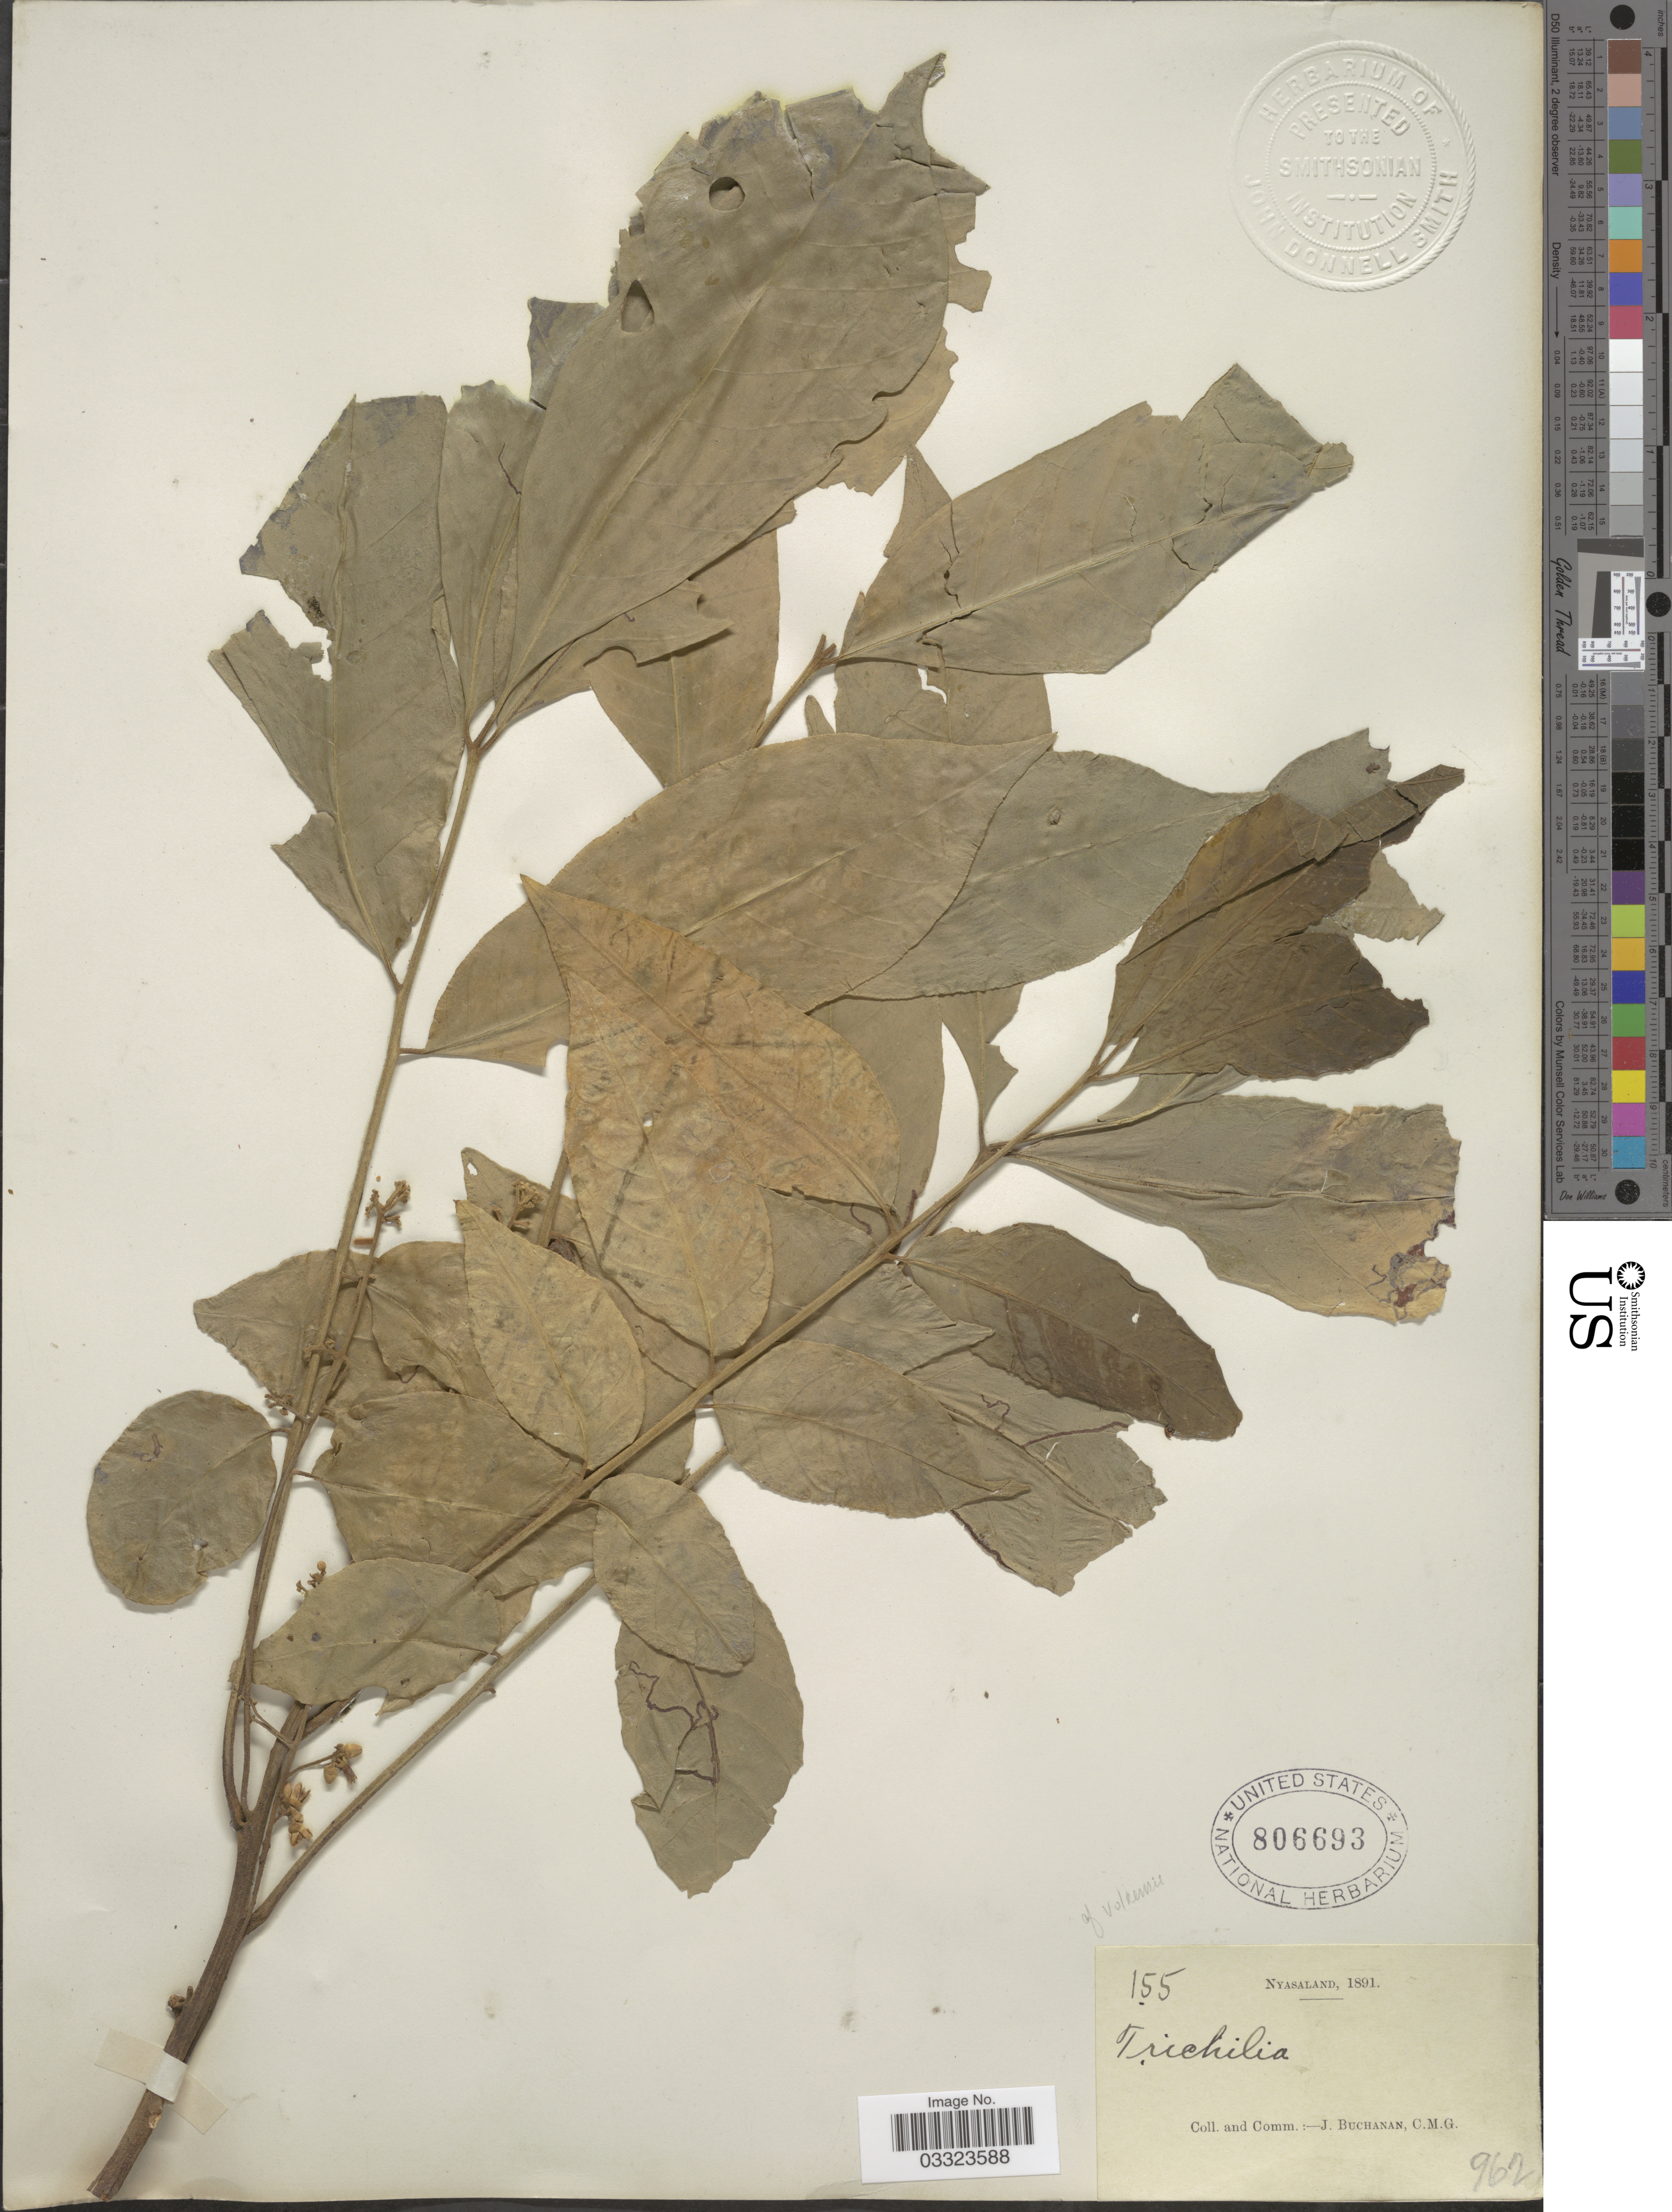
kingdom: Plantae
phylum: Tracheophyta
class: Magnoliopsida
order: Sapindales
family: Meliaceae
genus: Lepidotrichilia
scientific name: Lepidotrichilia volkensii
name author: (Gürke) J.-F. Leroy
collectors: J. Buchanan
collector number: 155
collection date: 1891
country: Malawi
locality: Nyasaland.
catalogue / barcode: US 806693